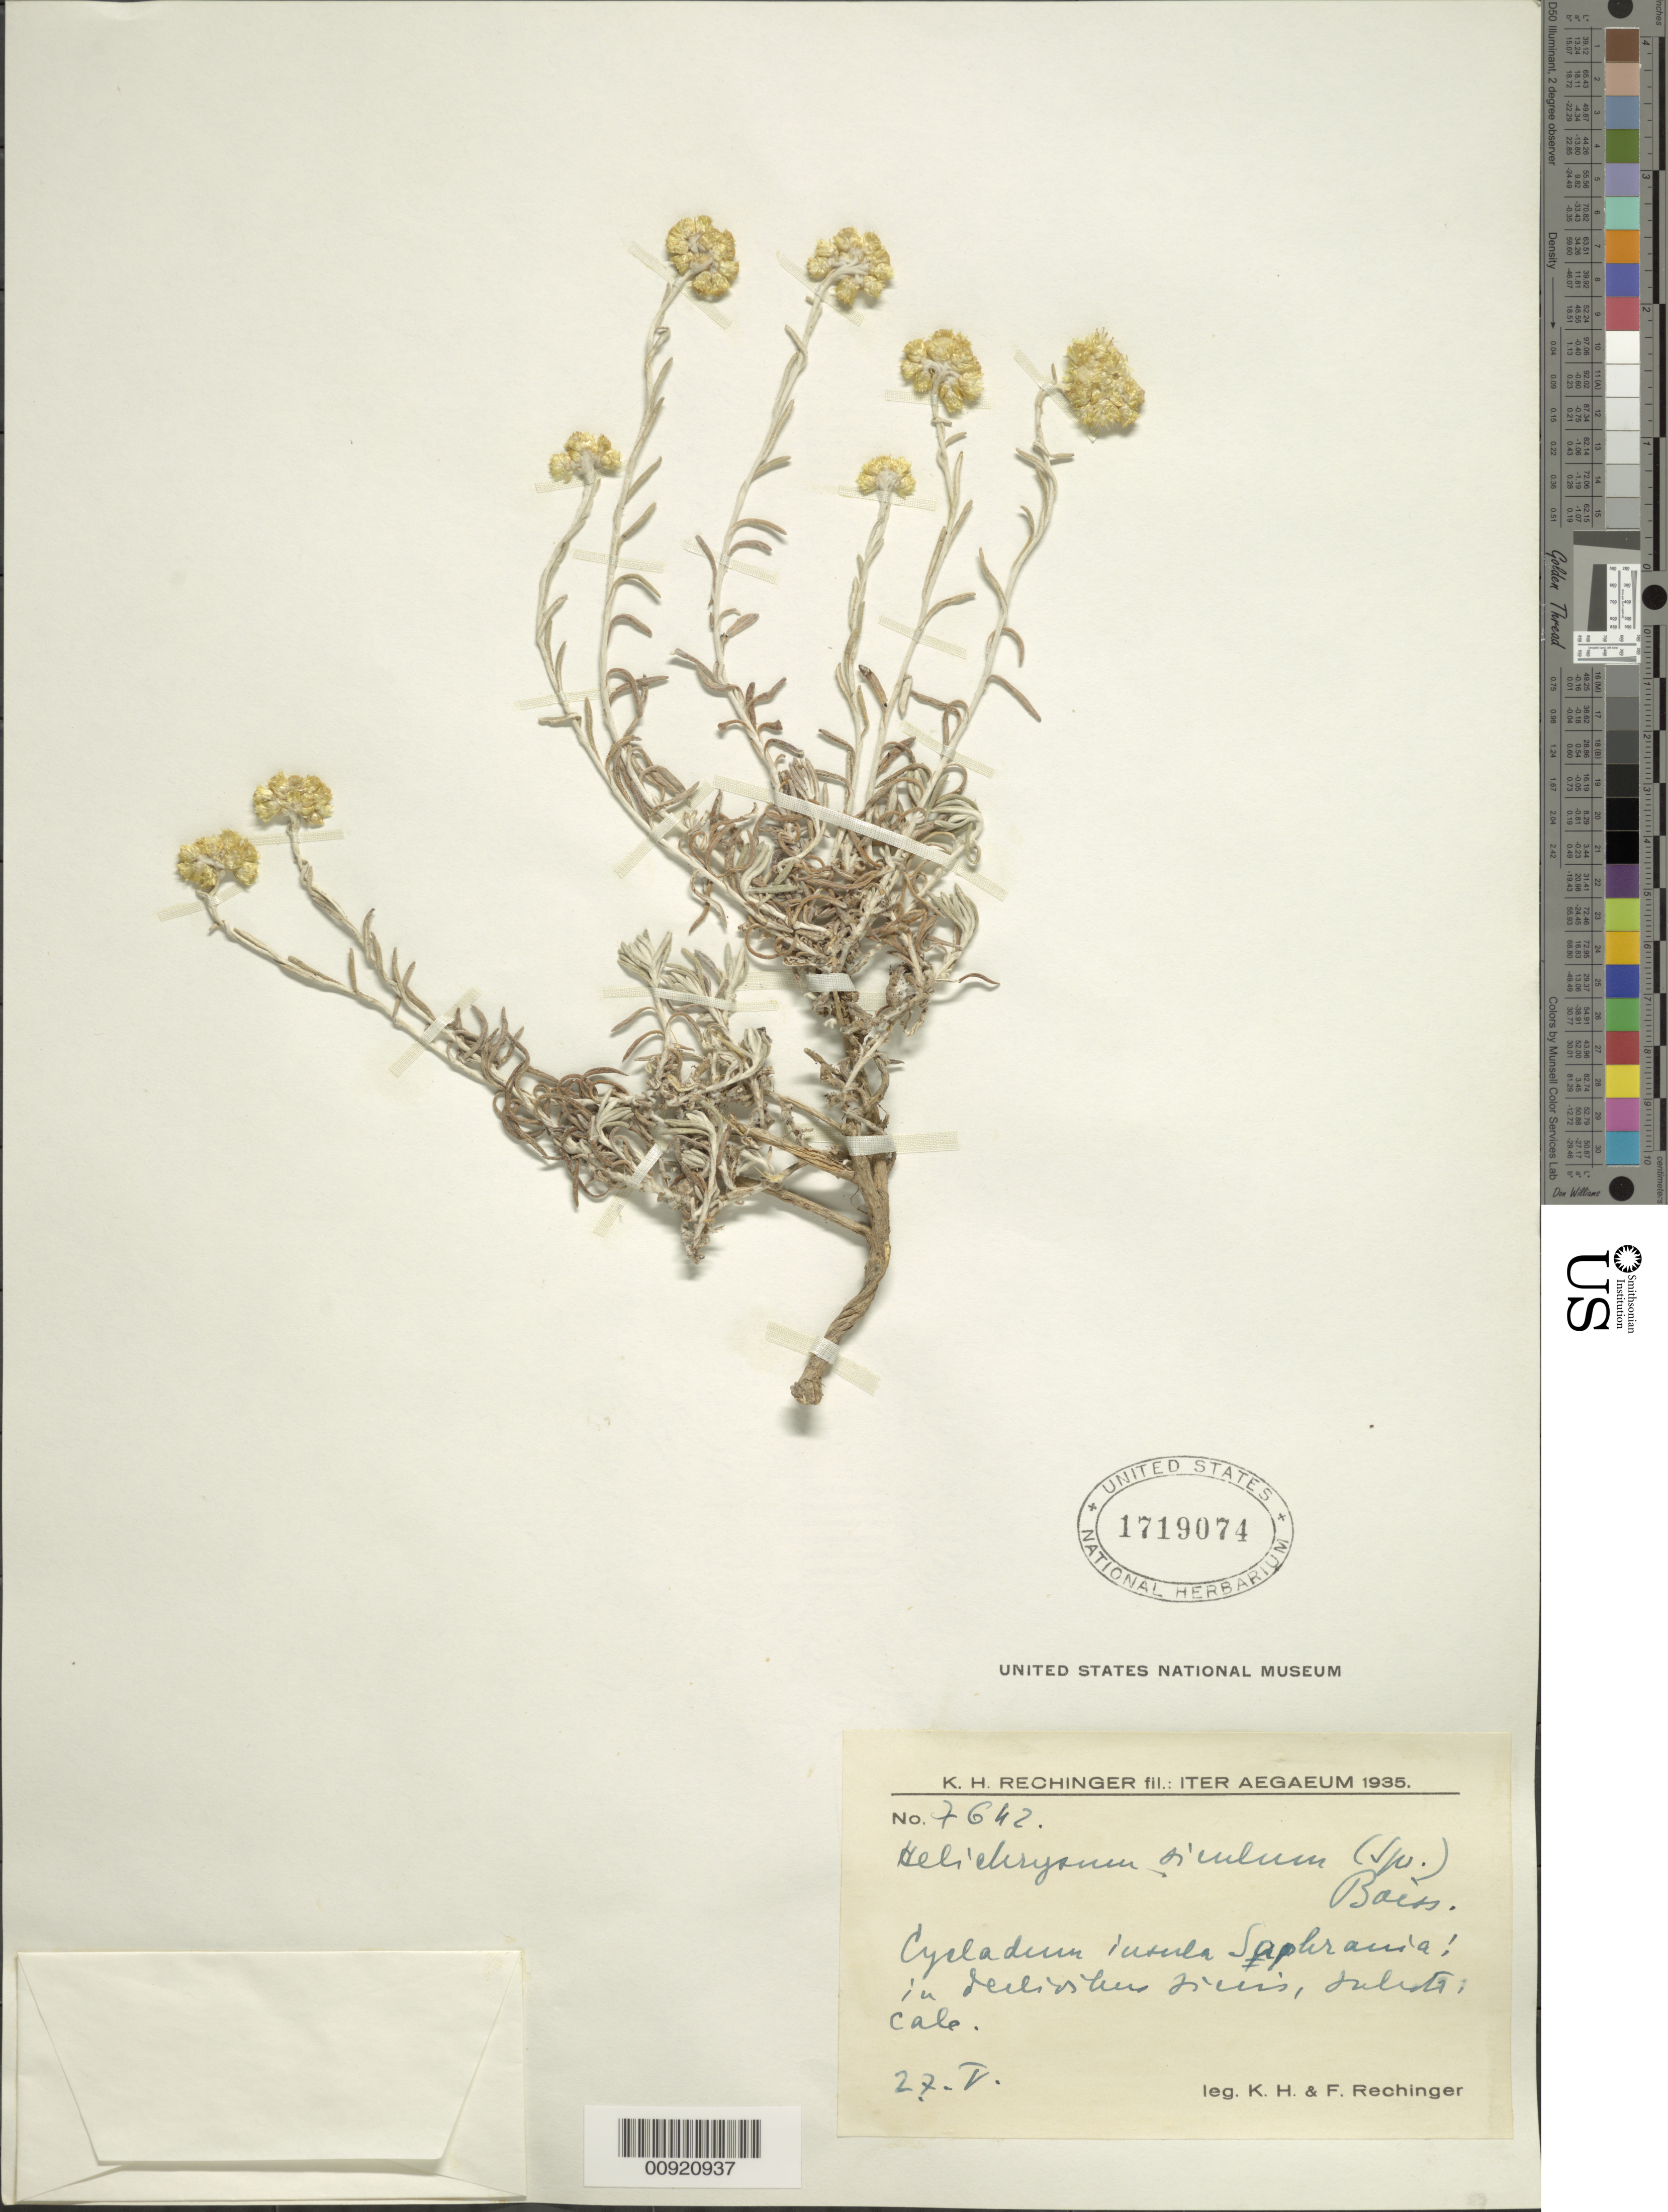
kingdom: Plantae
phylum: Tracheophyta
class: Magnoliopsida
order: Asterales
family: Asteraceae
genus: Helichrysum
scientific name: Helichrysum siculum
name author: Boiss.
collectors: K. H. Rechinger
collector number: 7642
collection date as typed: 27 May 1935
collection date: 1935-05-27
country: Greece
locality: Insula Saphrauia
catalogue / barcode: US 1719074